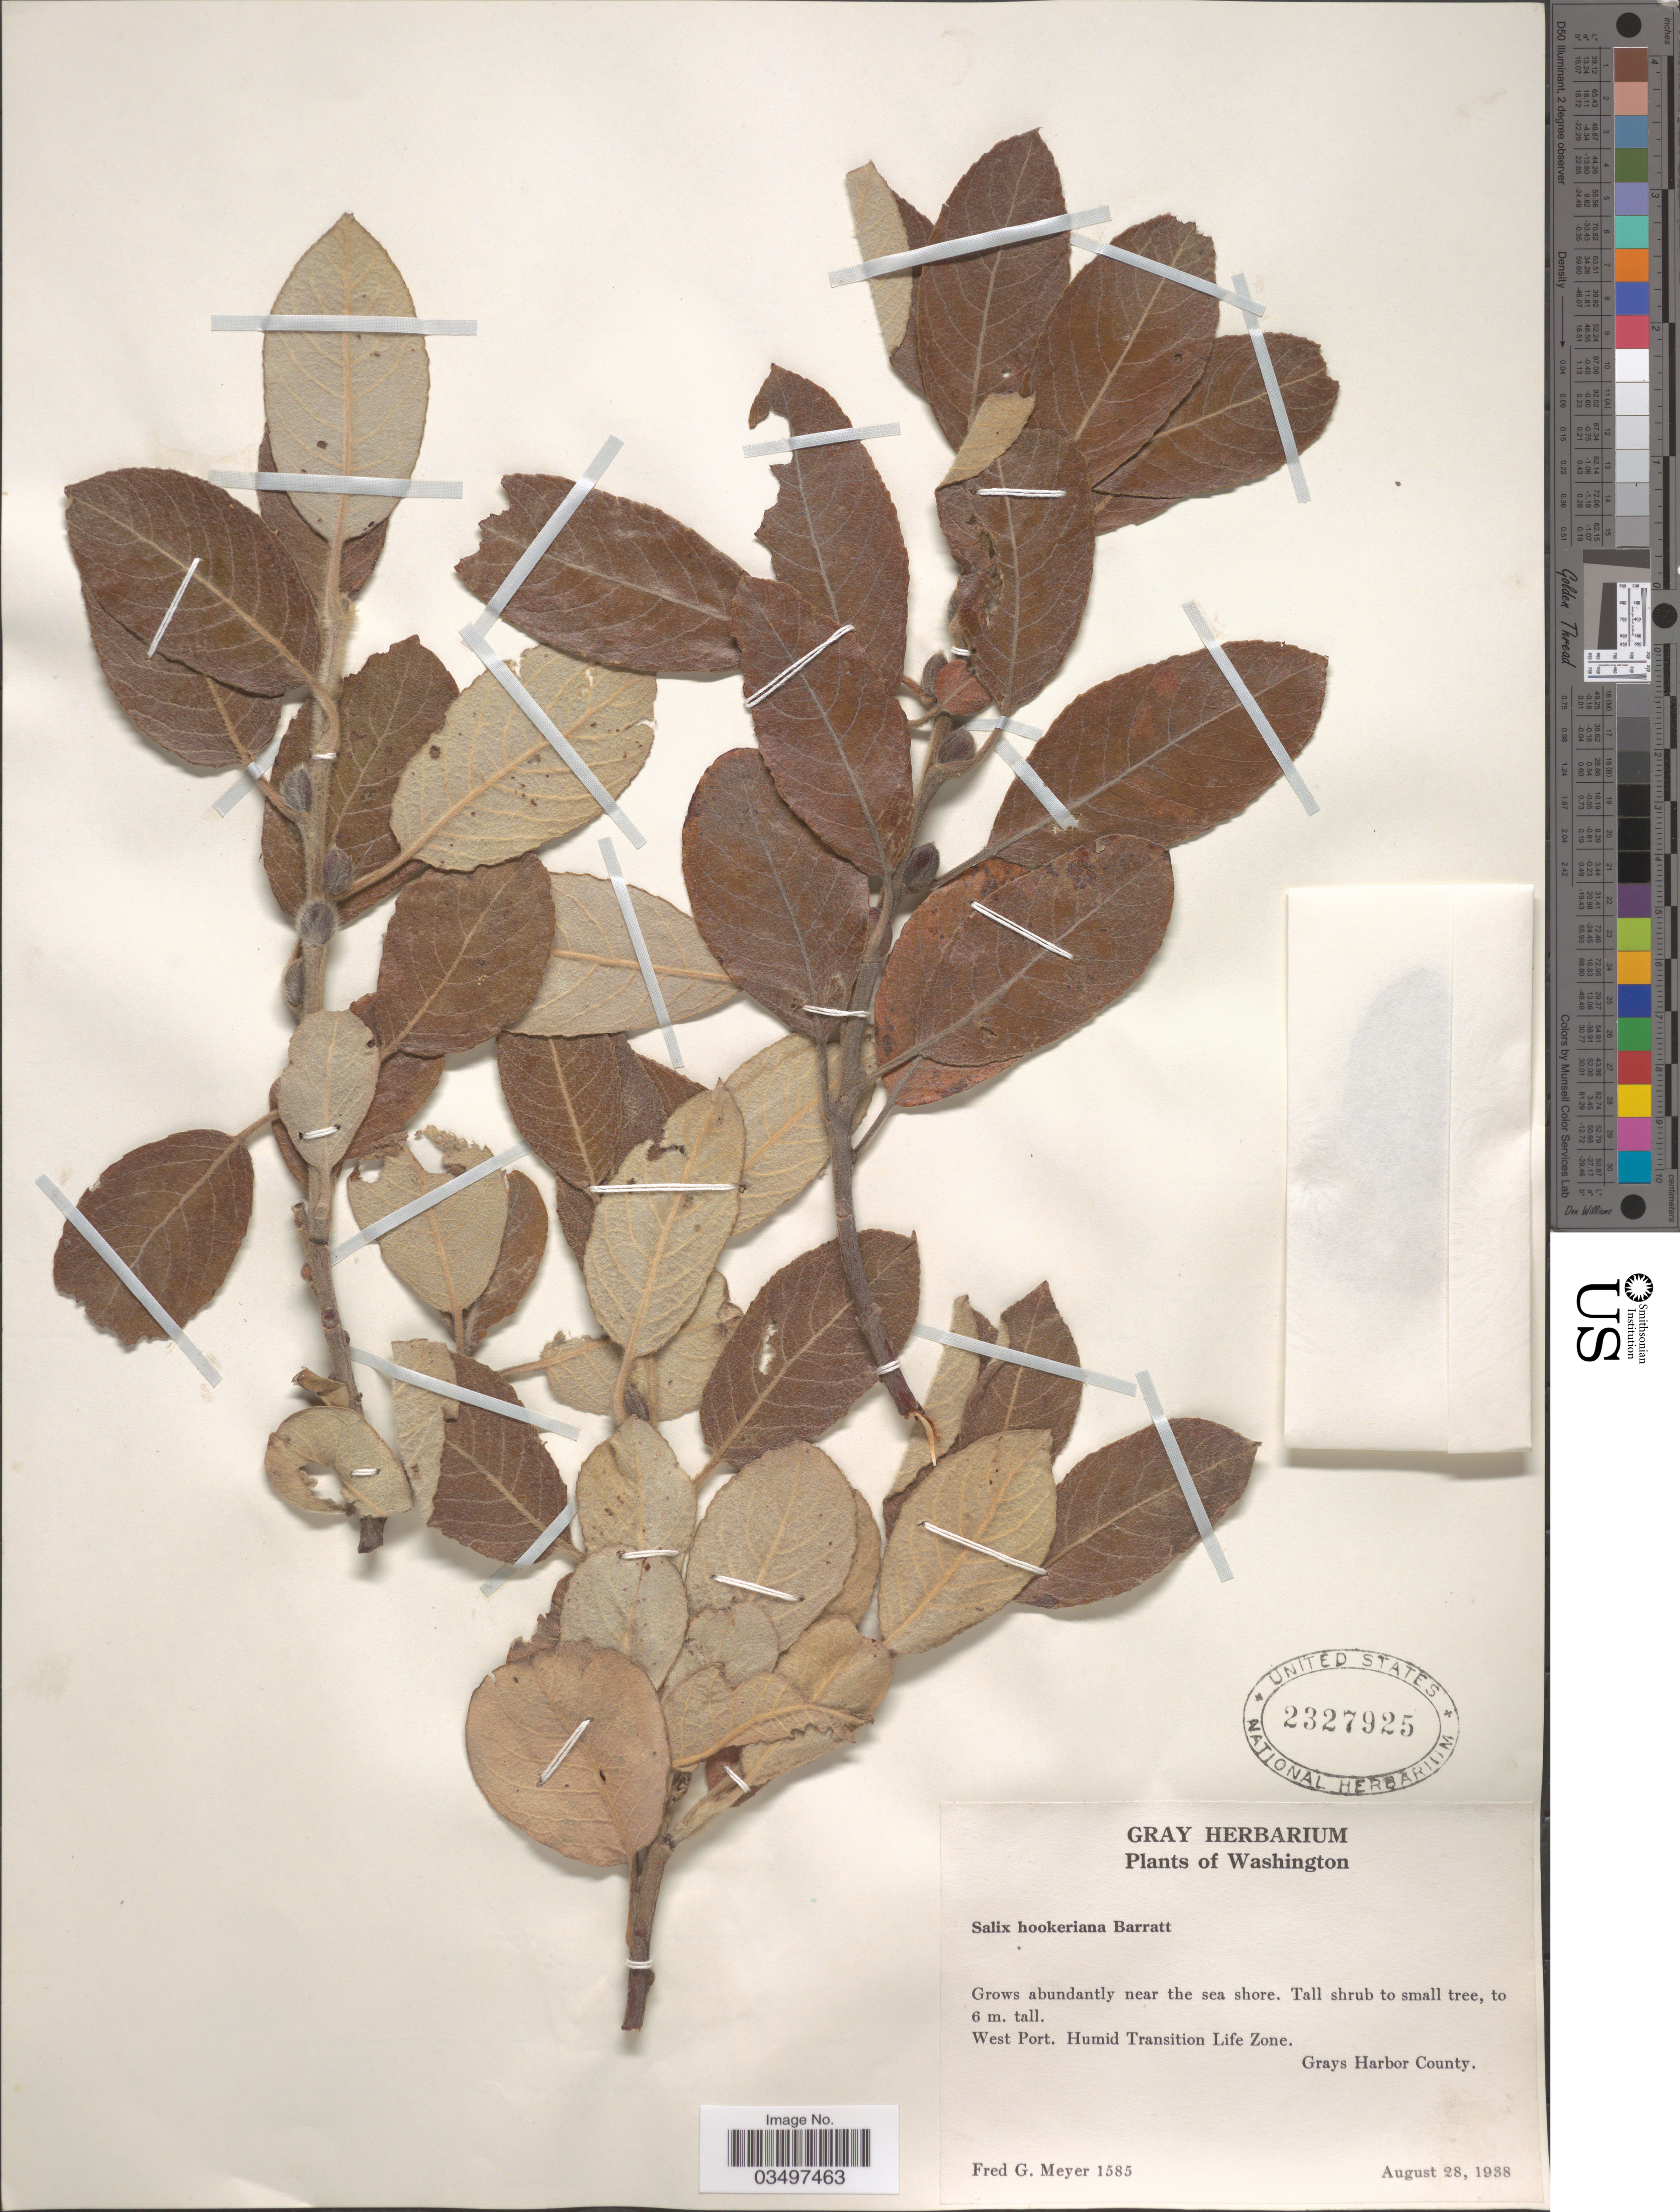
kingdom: Plantae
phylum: Tracheophyta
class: Magnoliopsida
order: Malpighiales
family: Salicaceae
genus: Salix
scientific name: Salix hookeriana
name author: Barratt ex Hook.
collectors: F. G. Meyer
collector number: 1585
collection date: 1938-08-28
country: United States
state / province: Washington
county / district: Grays Harbor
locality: West Port. Humid Transition Life Zone. Grays Harbor County.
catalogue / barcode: US 2327925